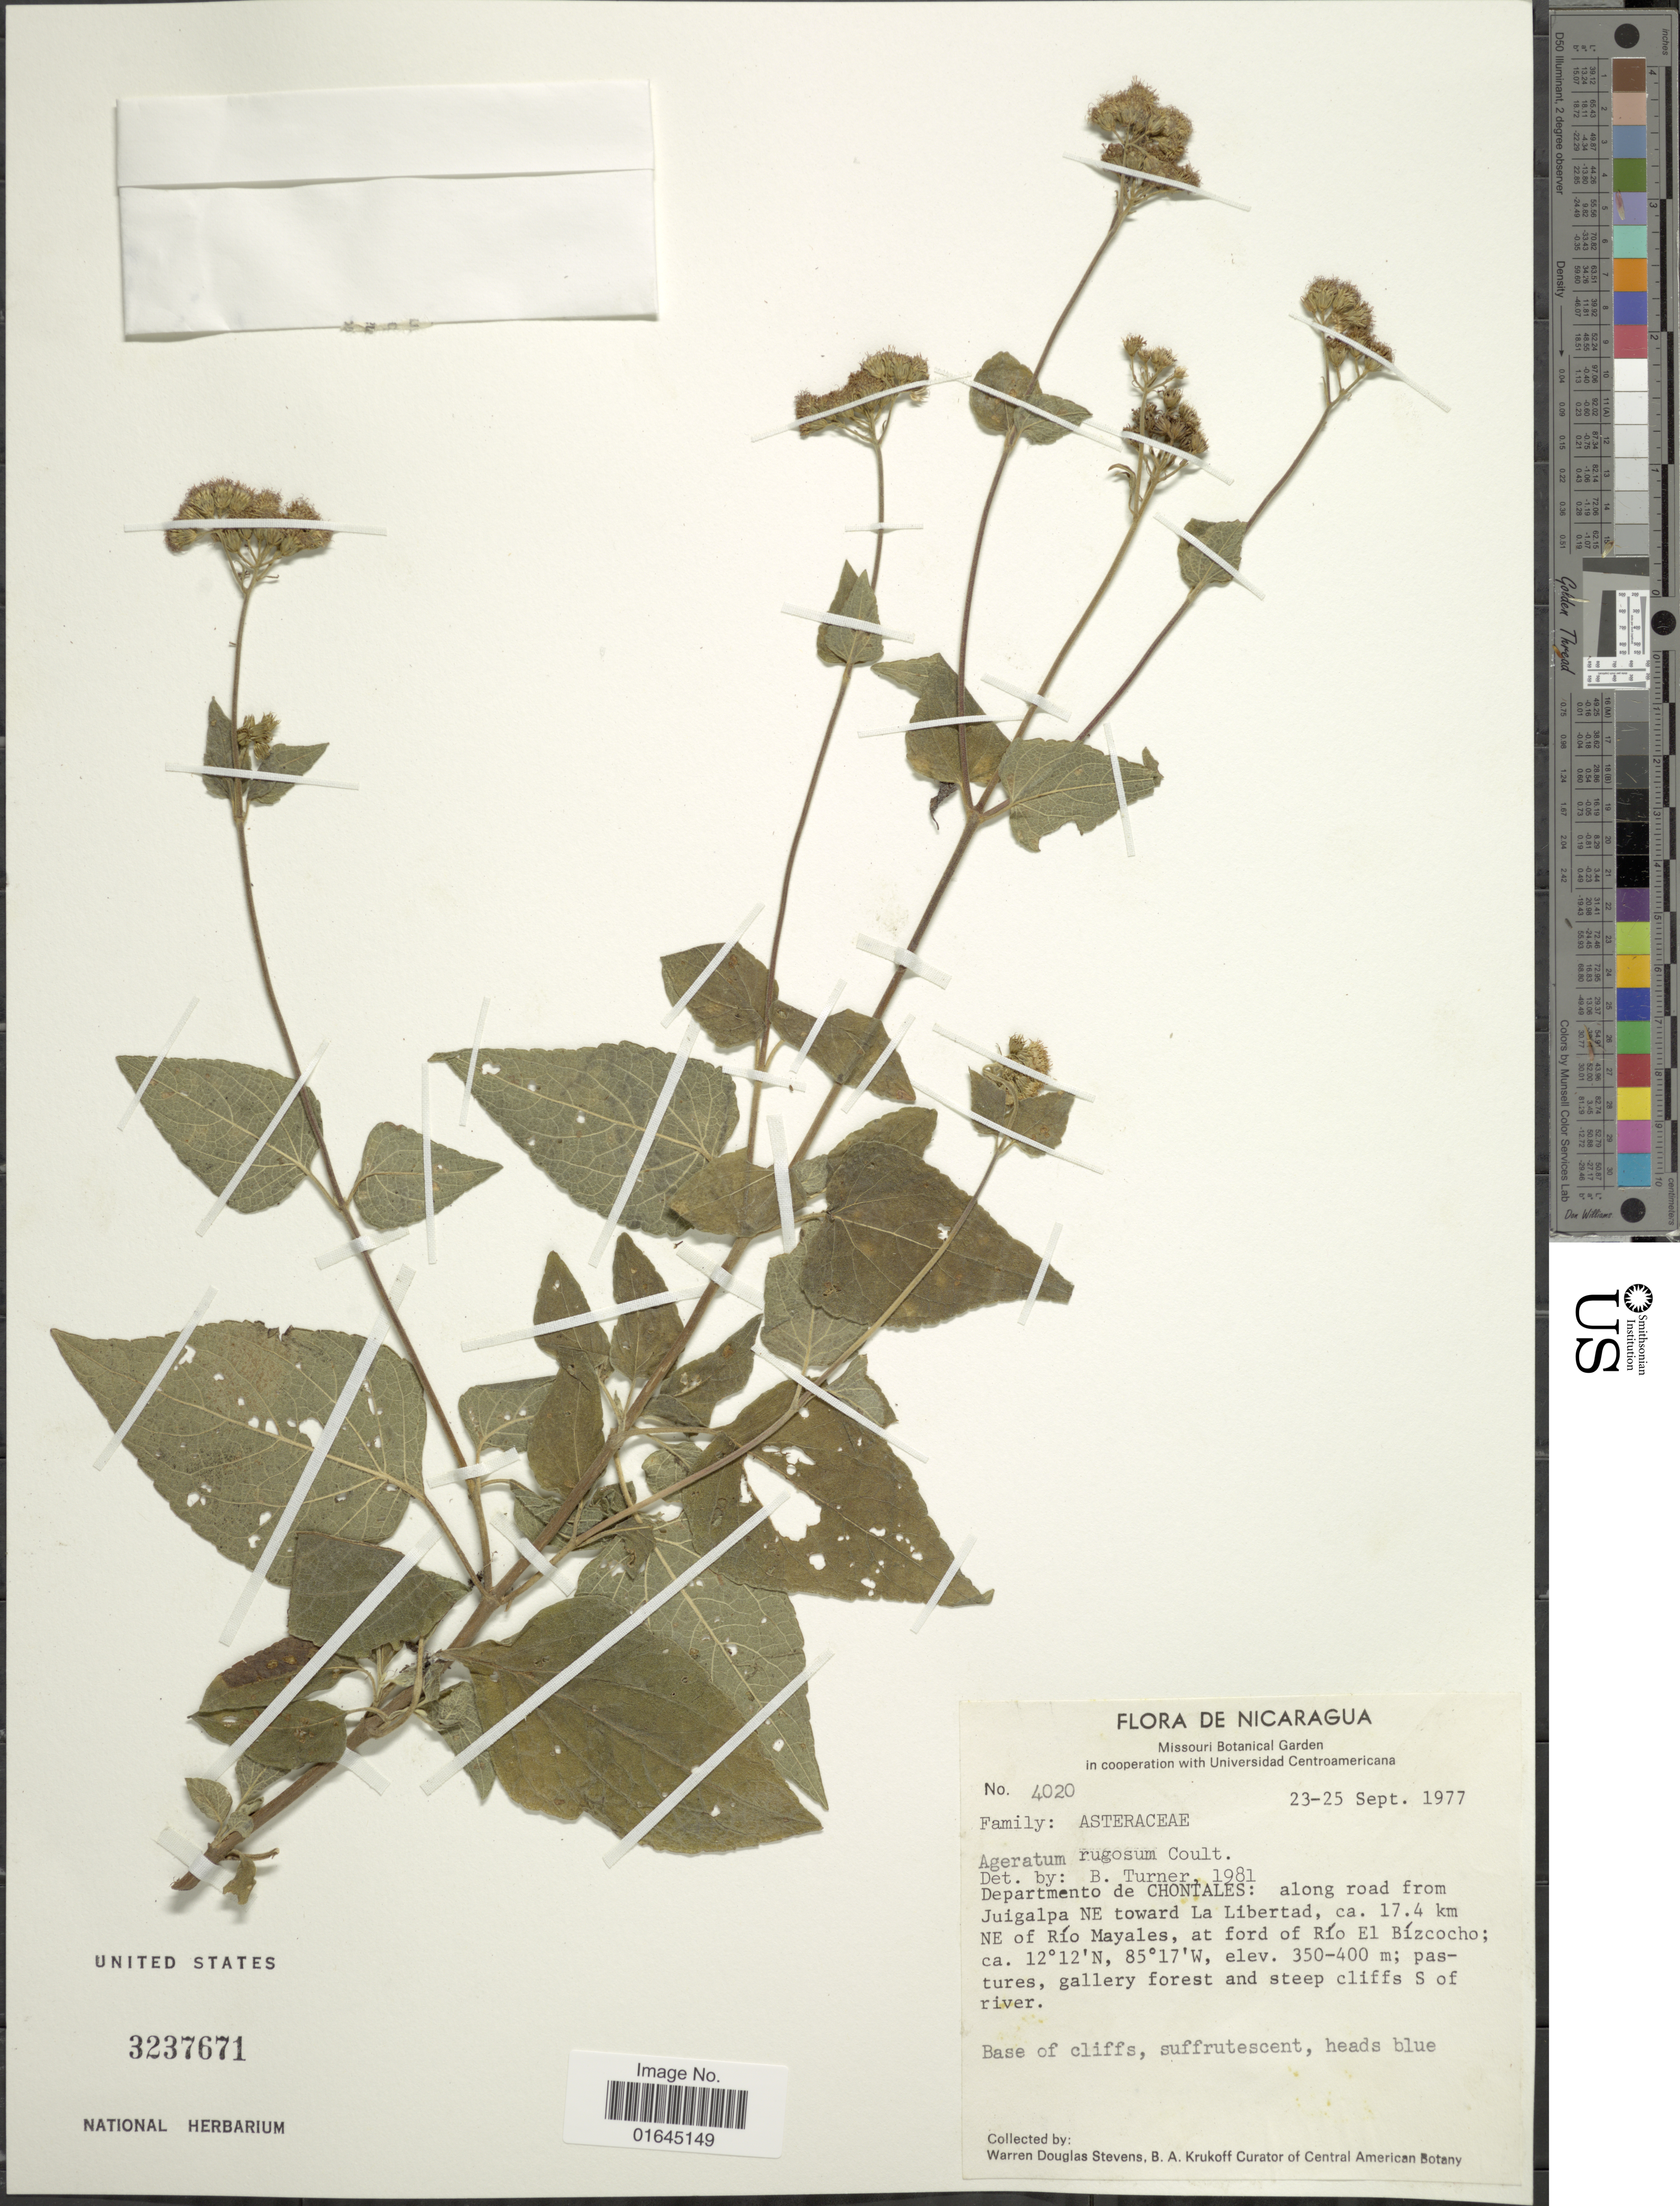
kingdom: Plantae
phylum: Tracheophyta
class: Magnoliopsida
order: Asterales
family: Asteraceae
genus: Ageratum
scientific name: Ageratum rugosum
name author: J.M. Coult.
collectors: W. D. Stevens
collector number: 4020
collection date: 1977-09-23/1977-09-25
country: Nicaragua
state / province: Chontales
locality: Departamento de Chontales: along road from Juigalpa NE toward La Libertad, ca. 17.4 km NE of Río Mayales, at ford of Río El Bízcocho.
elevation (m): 350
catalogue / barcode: US 3237671